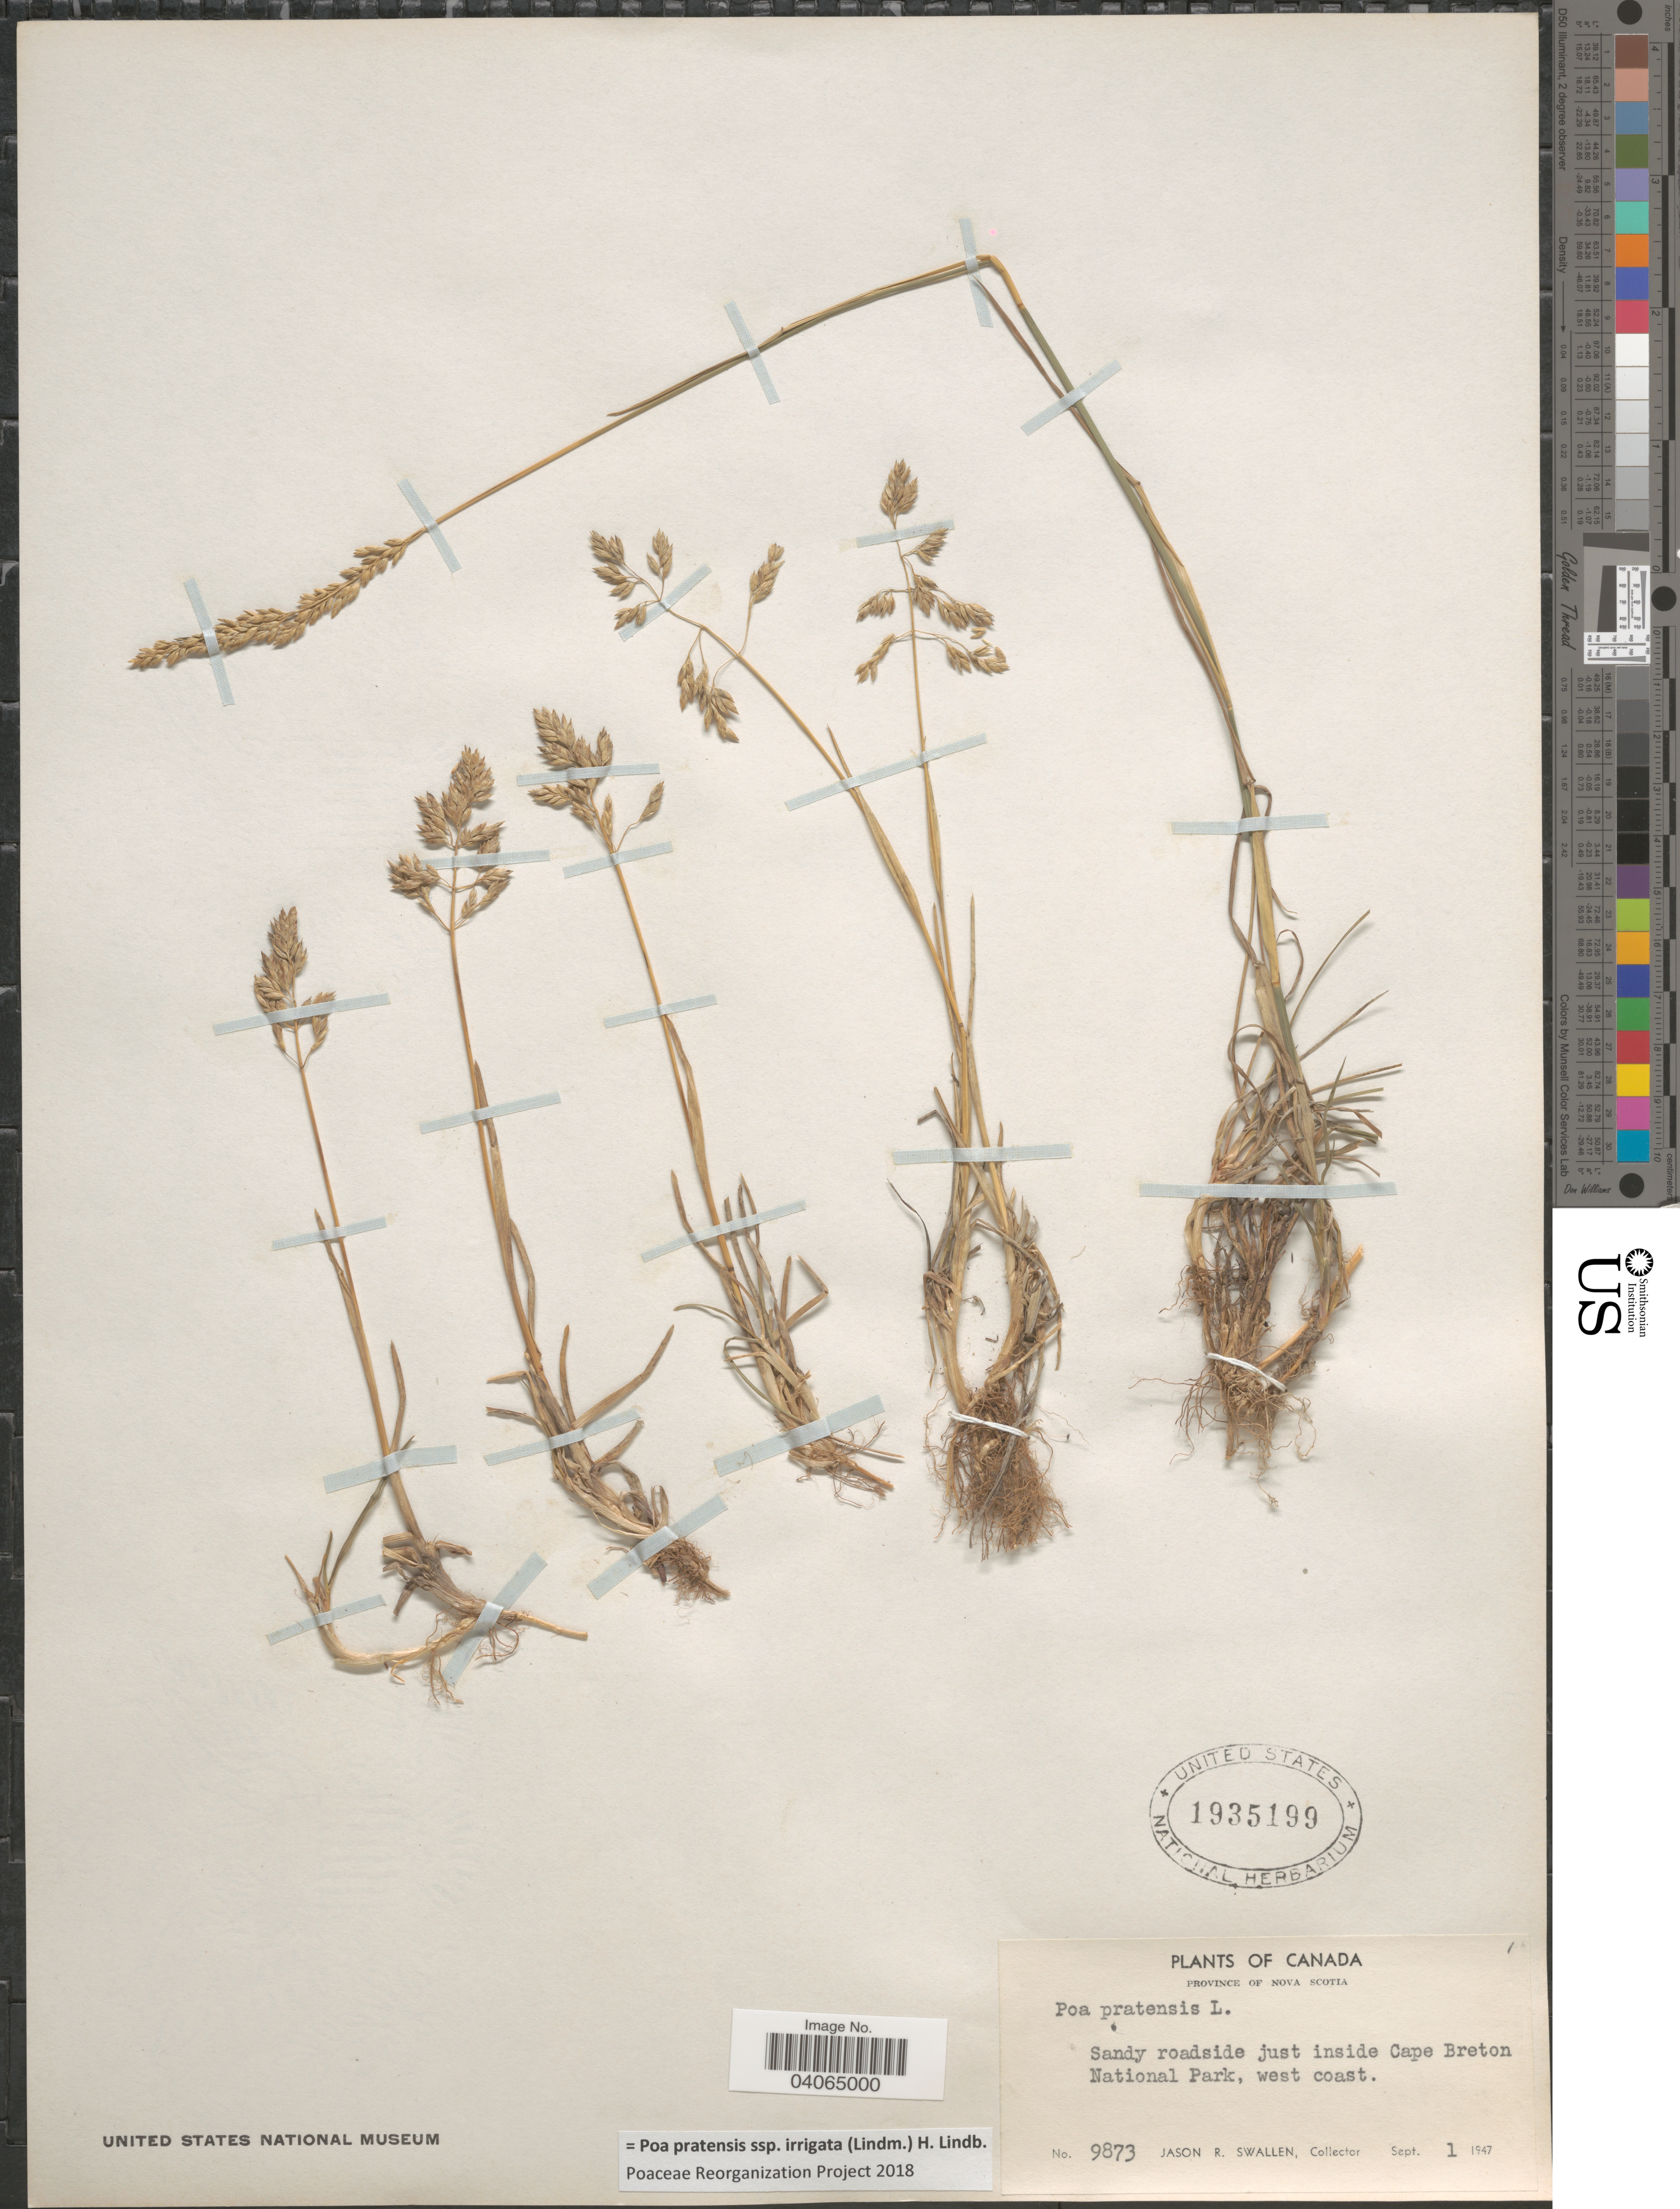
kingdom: Plantae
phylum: Tracheophyta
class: Liliopsida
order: Poales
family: Poaceae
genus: Poa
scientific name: Poa pratensis subsp. irrigata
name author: (Lindm.) H. Lindb.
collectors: J. R. Swallen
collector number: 9873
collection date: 1947-09-01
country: Canada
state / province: Nova Scotia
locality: Sandy roadside just inside Cape Breton National Park, west coast.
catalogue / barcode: US 1935199